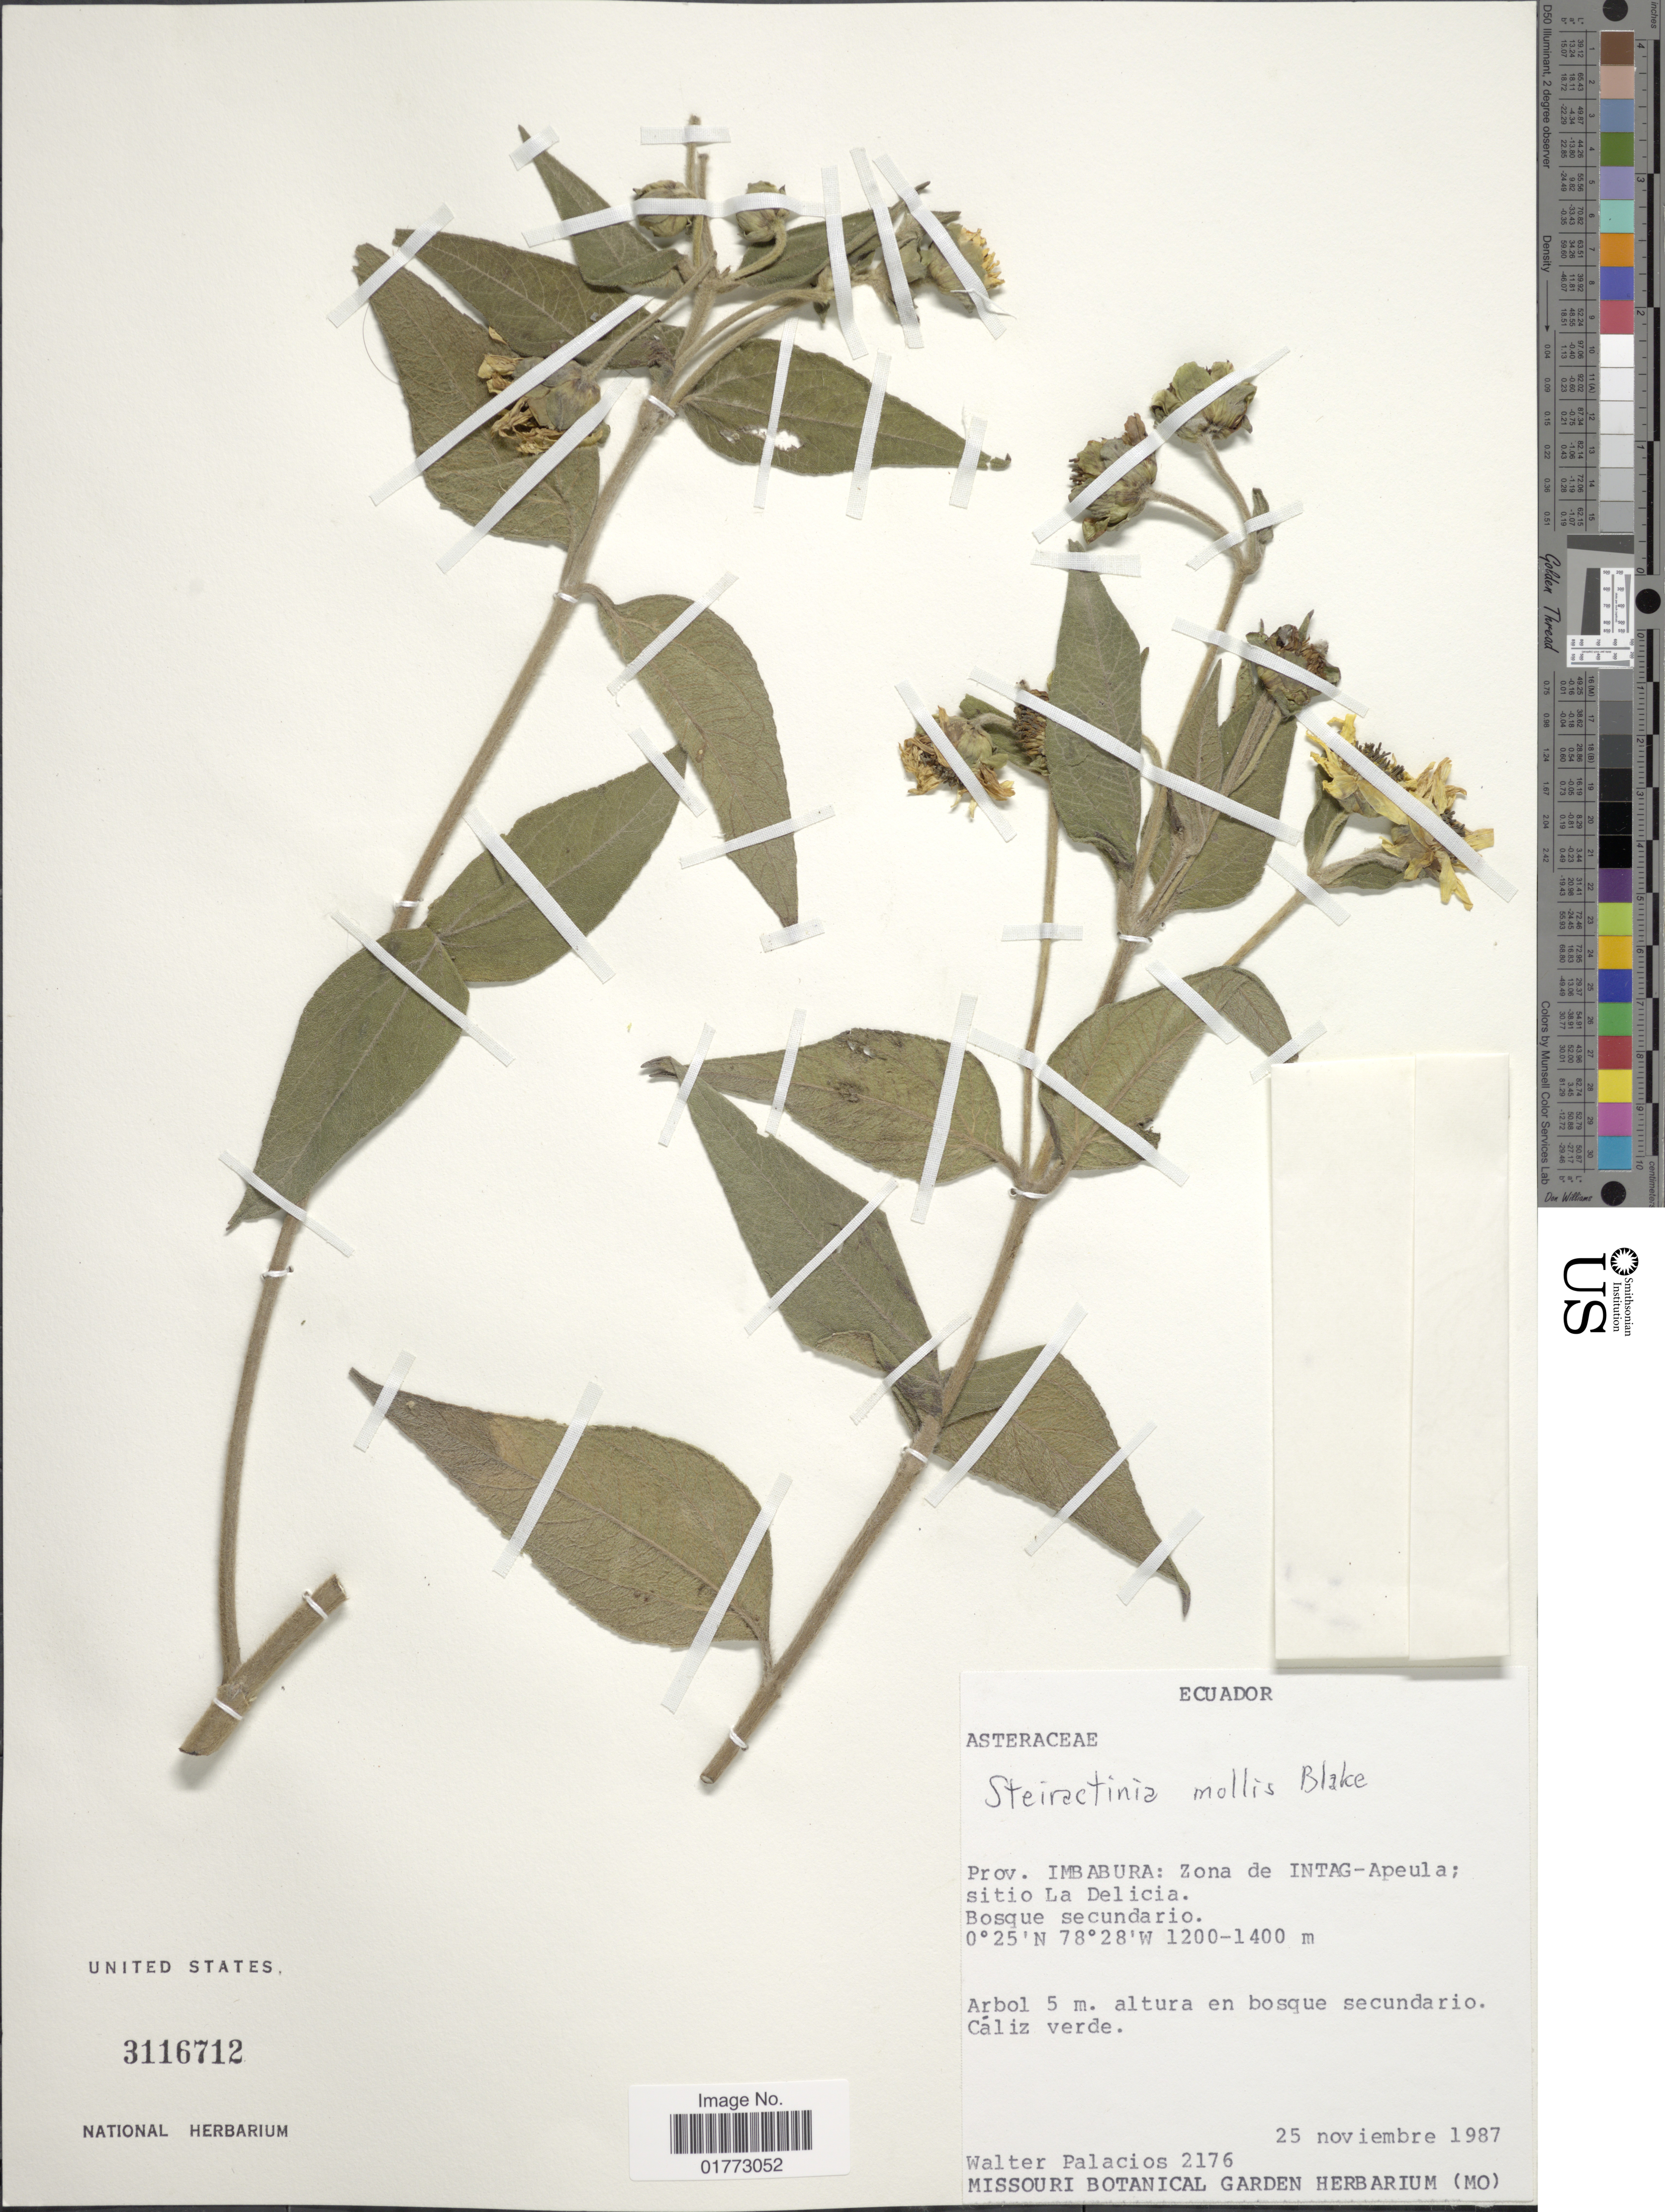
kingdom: Plantae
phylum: Tracheophyta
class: Magnoliopsida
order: Asterales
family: Asteraceae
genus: Steiractinia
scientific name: Steiractinia sodiroi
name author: (Hieron. ex Sodiro) S.F. Blake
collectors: W. Palacios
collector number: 2176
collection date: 1987-11-25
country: Ecuador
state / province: Imbabura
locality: Prov. Imbabura: Zona de Intag-Apeula; sitio La Delicia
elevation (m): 1200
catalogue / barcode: US 3116712